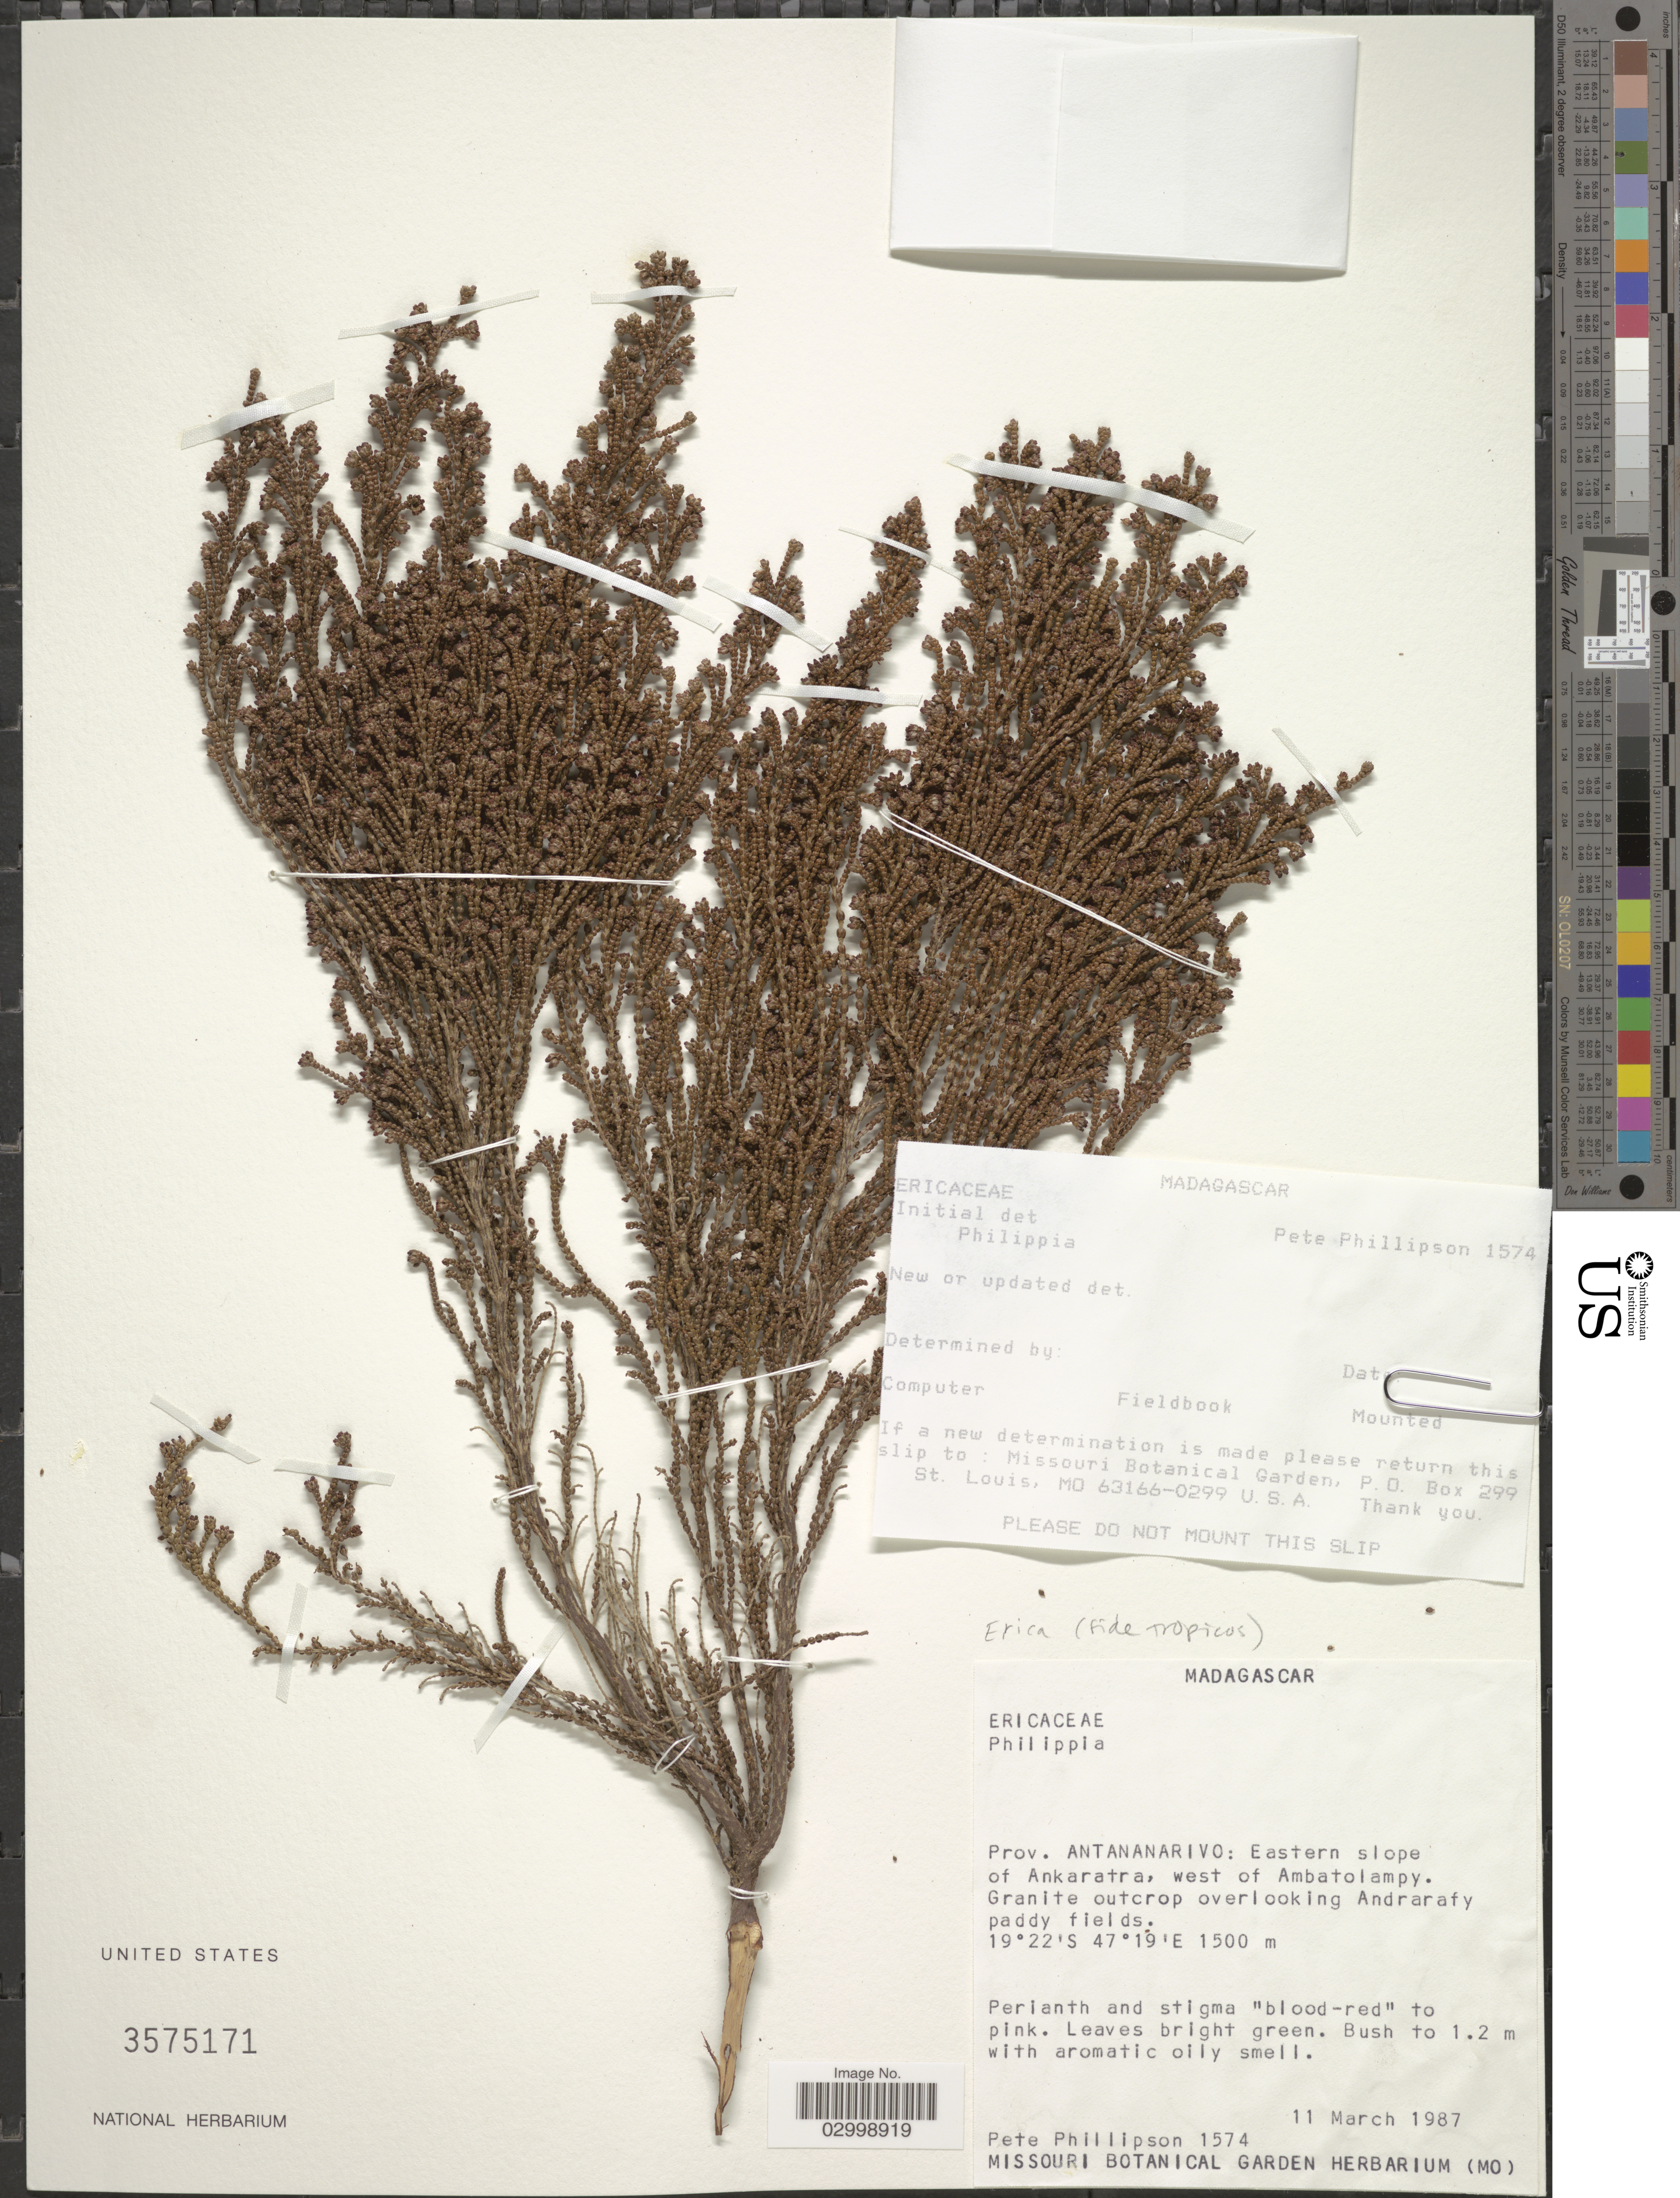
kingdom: Plantae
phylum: Tracheophyta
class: Magnoliopsida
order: Ericales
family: Ericaceae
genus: Erica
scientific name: Erica sp.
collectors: P. B. Phillipson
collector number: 1574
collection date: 1987-03-11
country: Madagascar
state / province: Vakinankaratra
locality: Eastern slope of Ankaratra, west of Ambatolampy.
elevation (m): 1500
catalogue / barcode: US 3575171